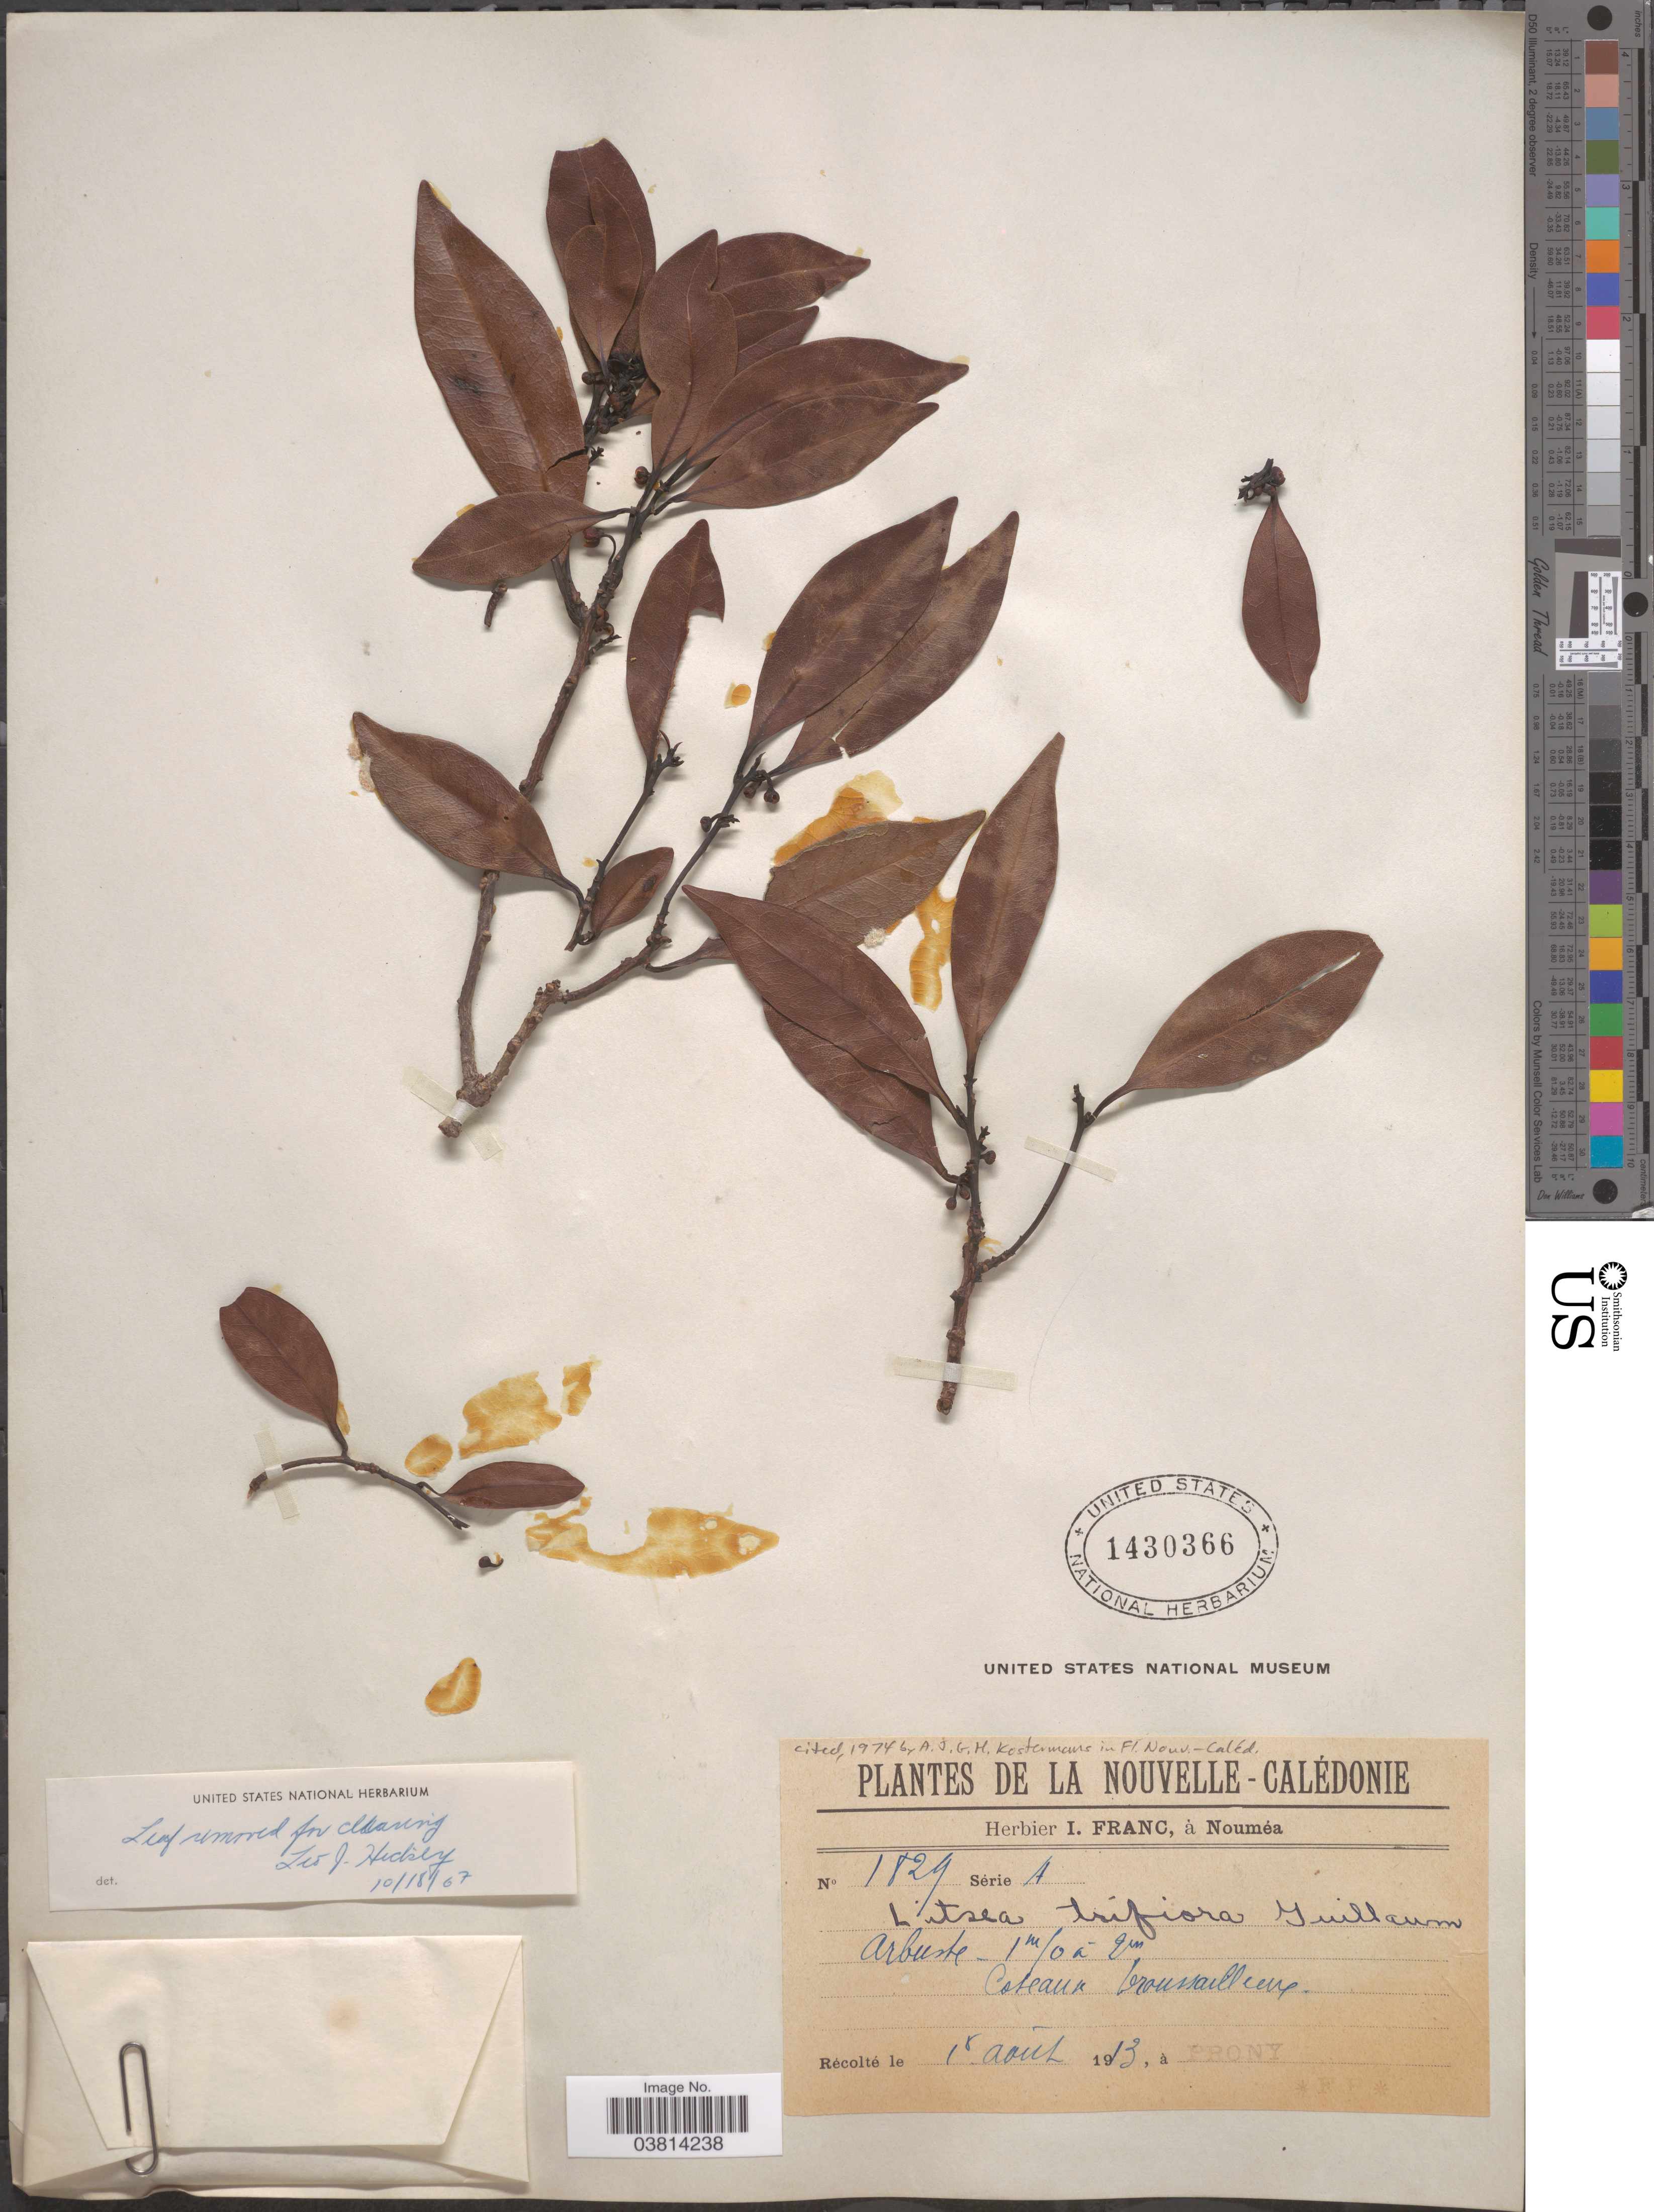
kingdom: Plantae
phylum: Tracheophyta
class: Magnoliopsida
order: Laurales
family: Lauraceae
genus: Litsea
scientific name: Litsea triflora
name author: Guillaumin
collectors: -. Prony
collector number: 1829a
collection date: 1913-08-01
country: New Caledonia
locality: Nouvelle-Calédonie.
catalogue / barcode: US 1430366